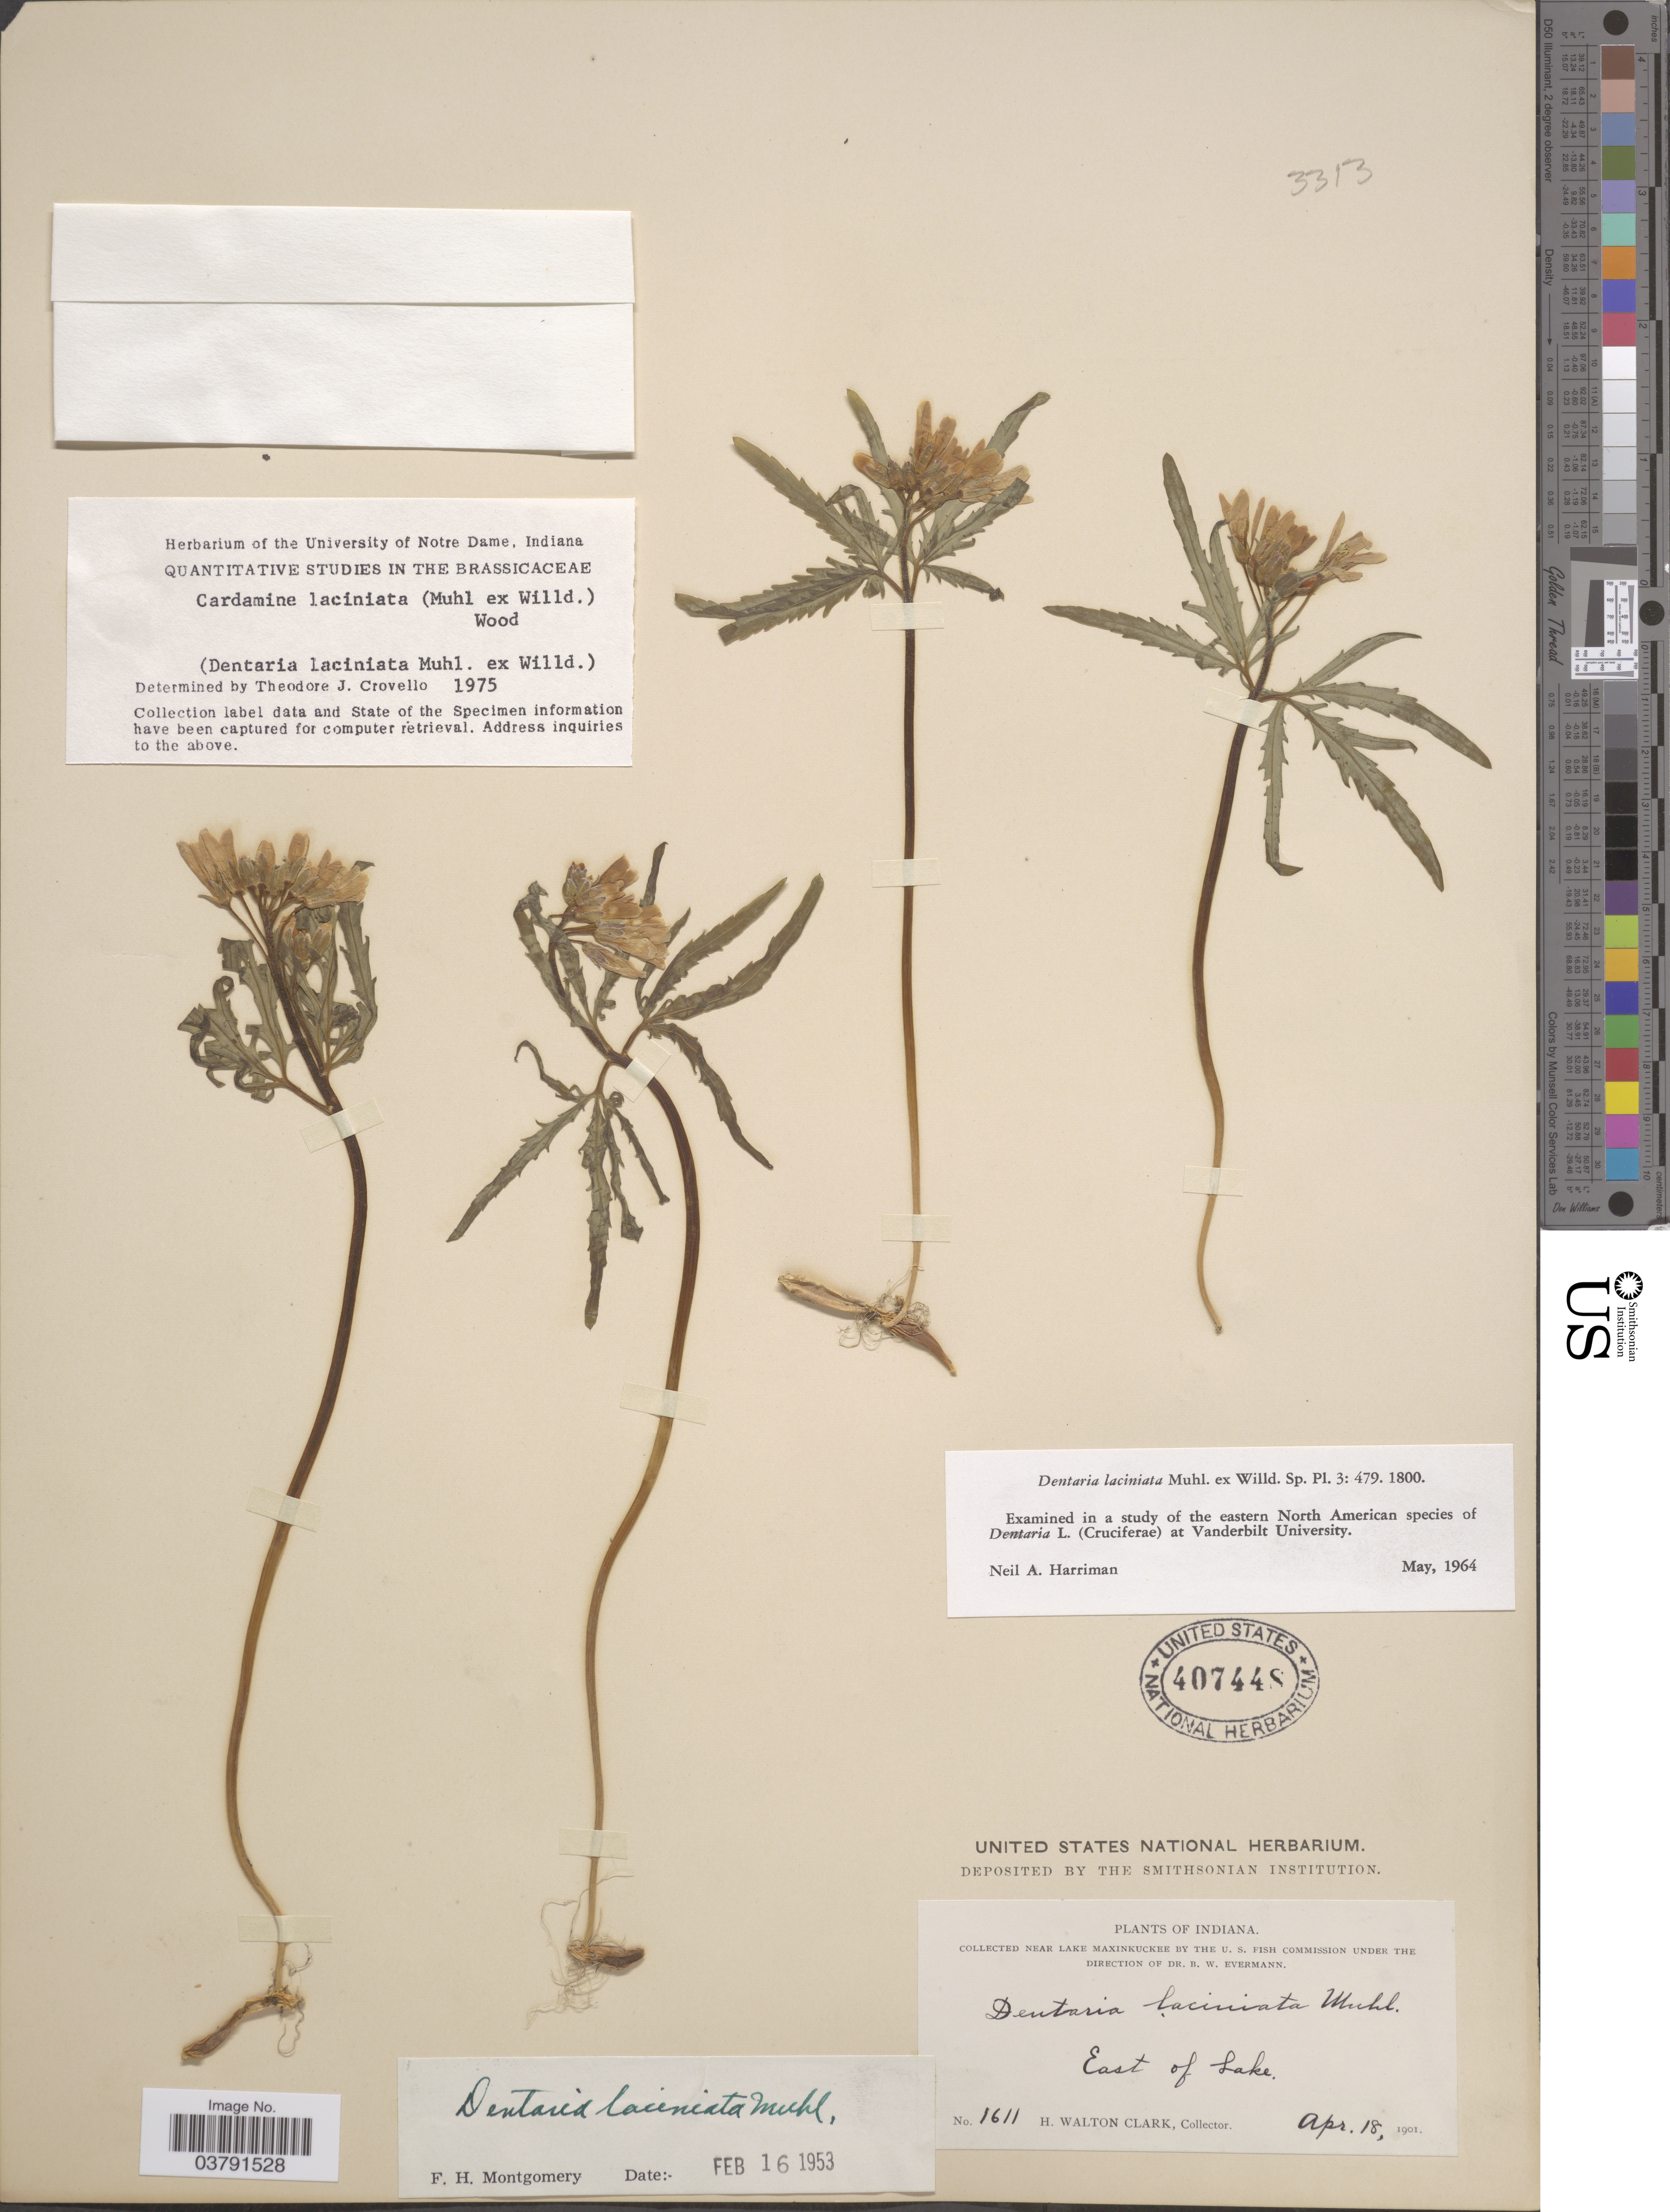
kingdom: Plantae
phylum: Tracheophyta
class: Magnoliopsida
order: Brassicales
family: Brassicaceae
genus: Dentaria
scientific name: Dentaria laciniata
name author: Muhl.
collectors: H. W. Clark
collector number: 1611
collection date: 1901-04-18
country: United States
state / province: Indiana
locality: East of Lake.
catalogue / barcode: US 407448